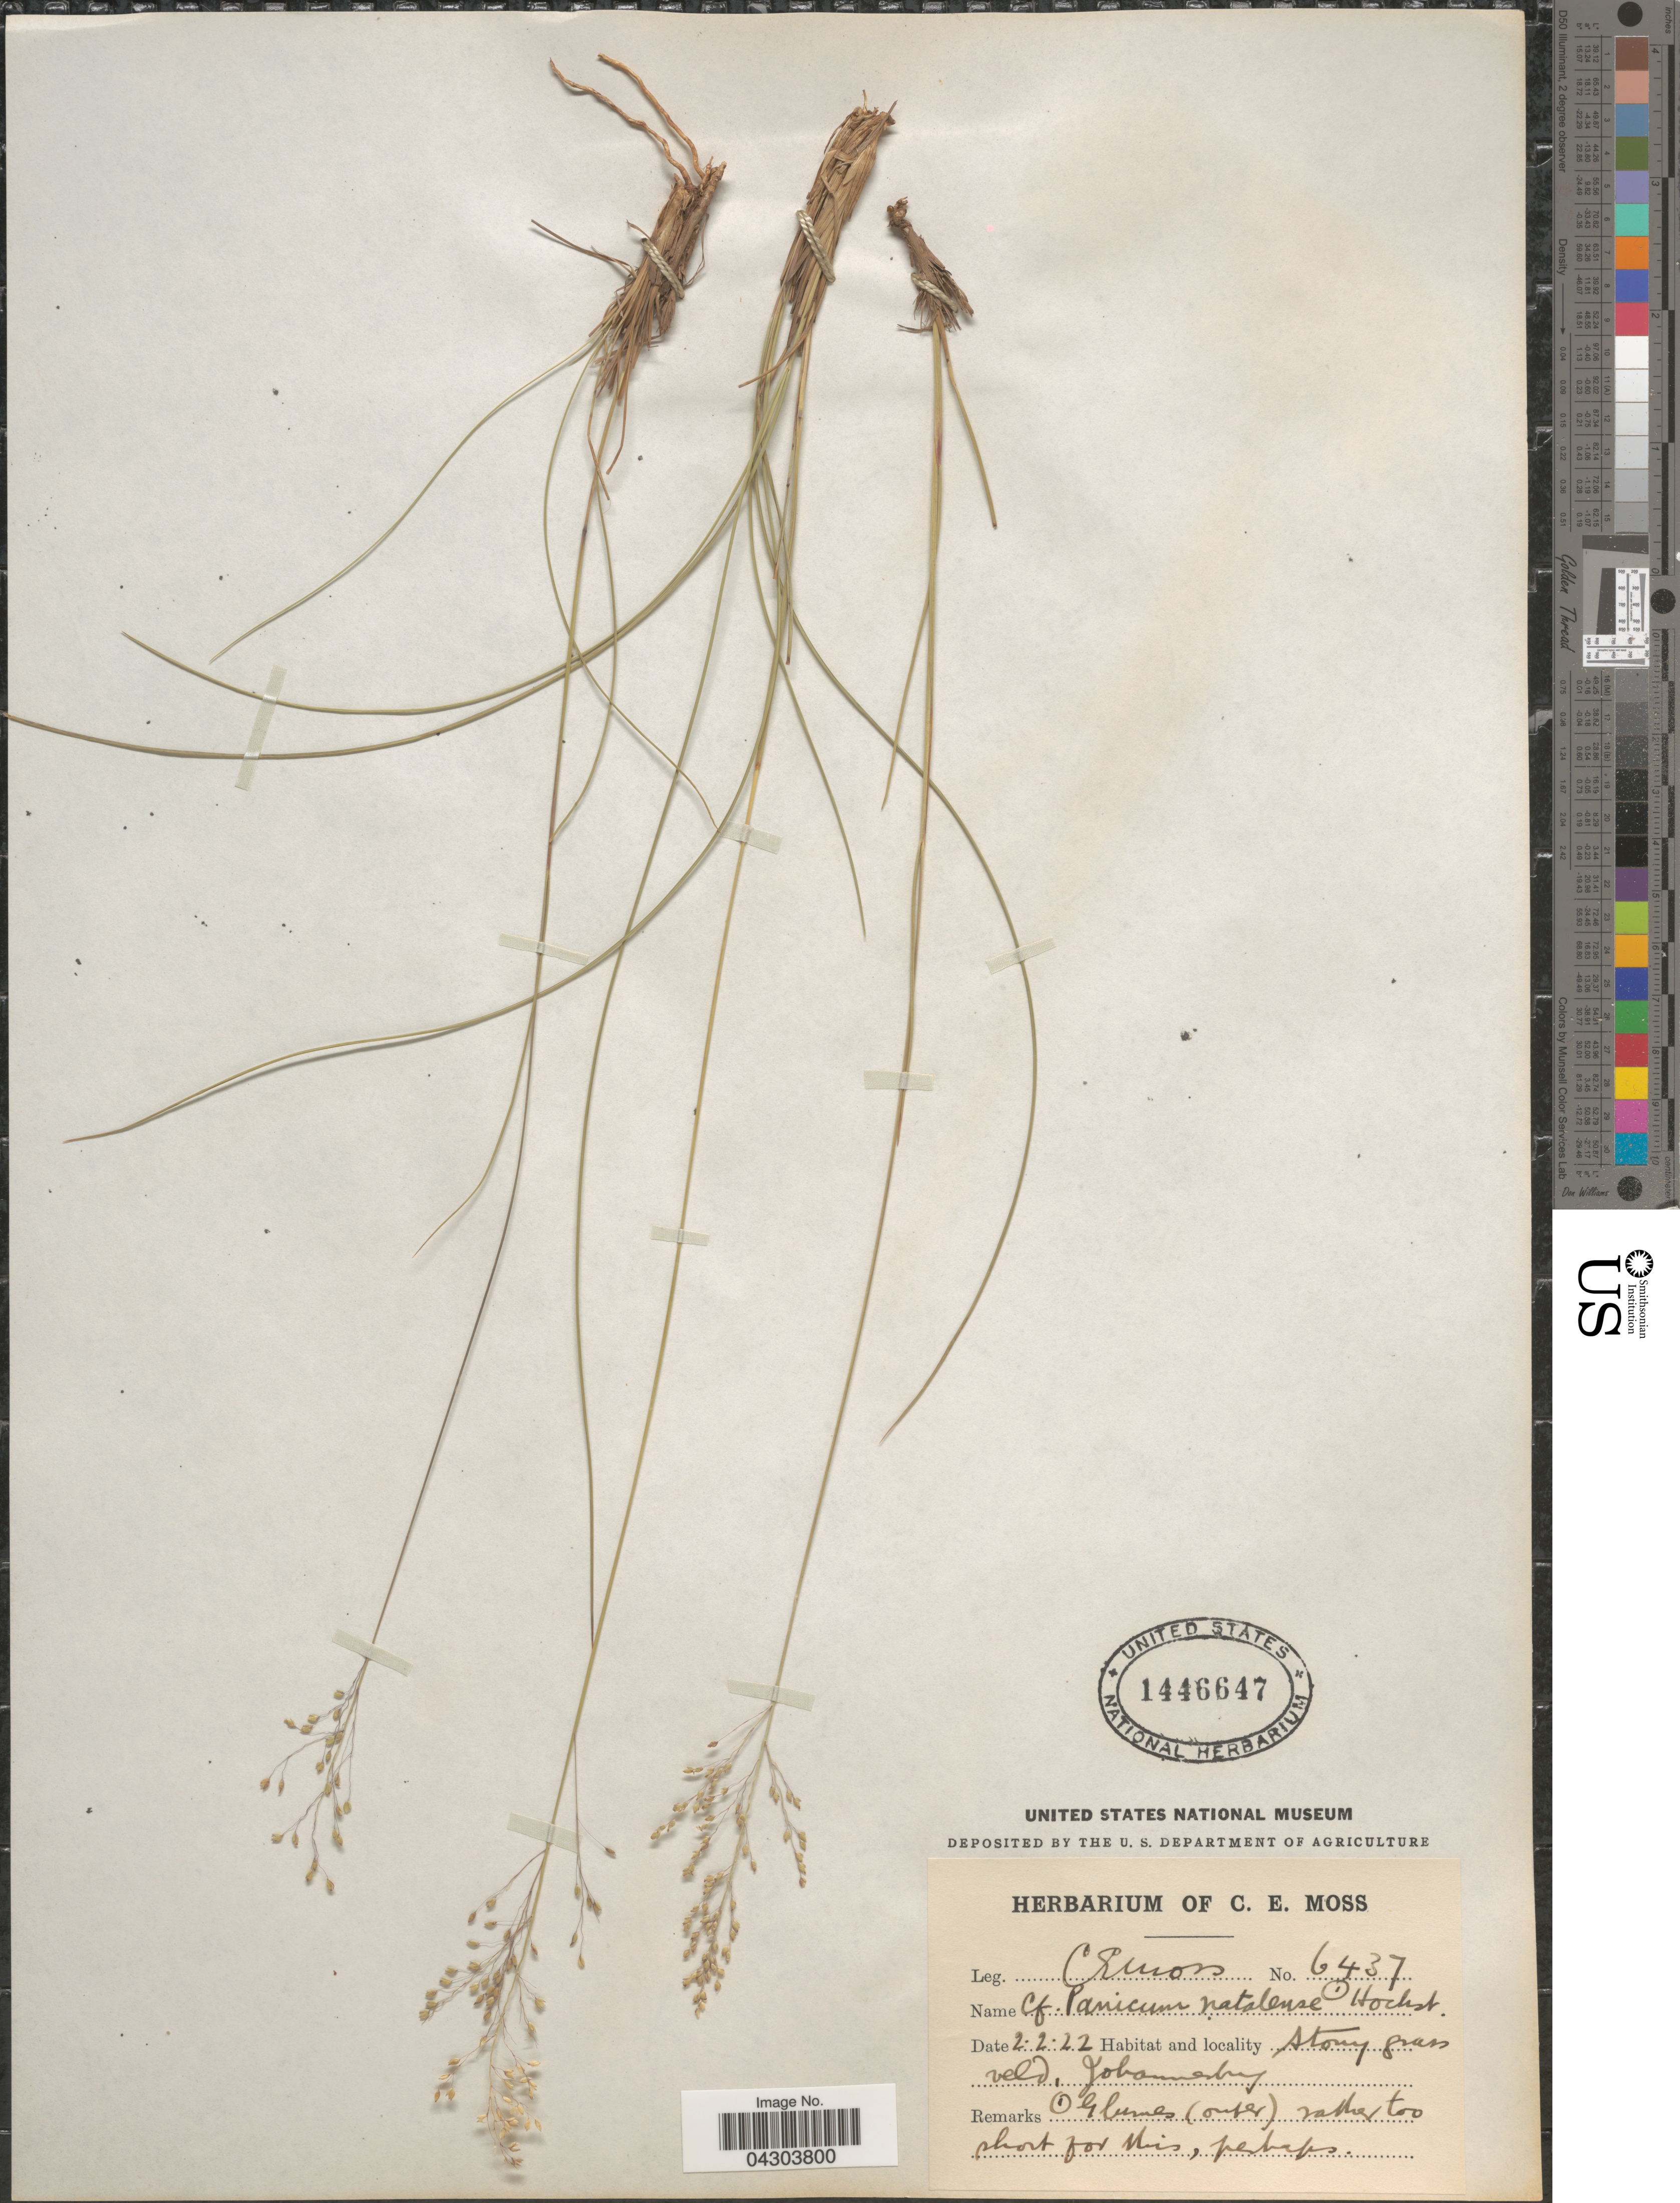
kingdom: Plantae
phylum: Tracheophyta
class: Liliopsida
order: Poales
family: Poaceae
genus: Panicum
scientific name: Panicum natalense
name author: Hochst.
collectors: C. E. Moss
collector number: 6437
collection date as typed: Transcribed d/m/y: 2/2/22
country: South Africa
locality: Stony grass veld, Johansburg.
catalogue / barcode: US 1446647